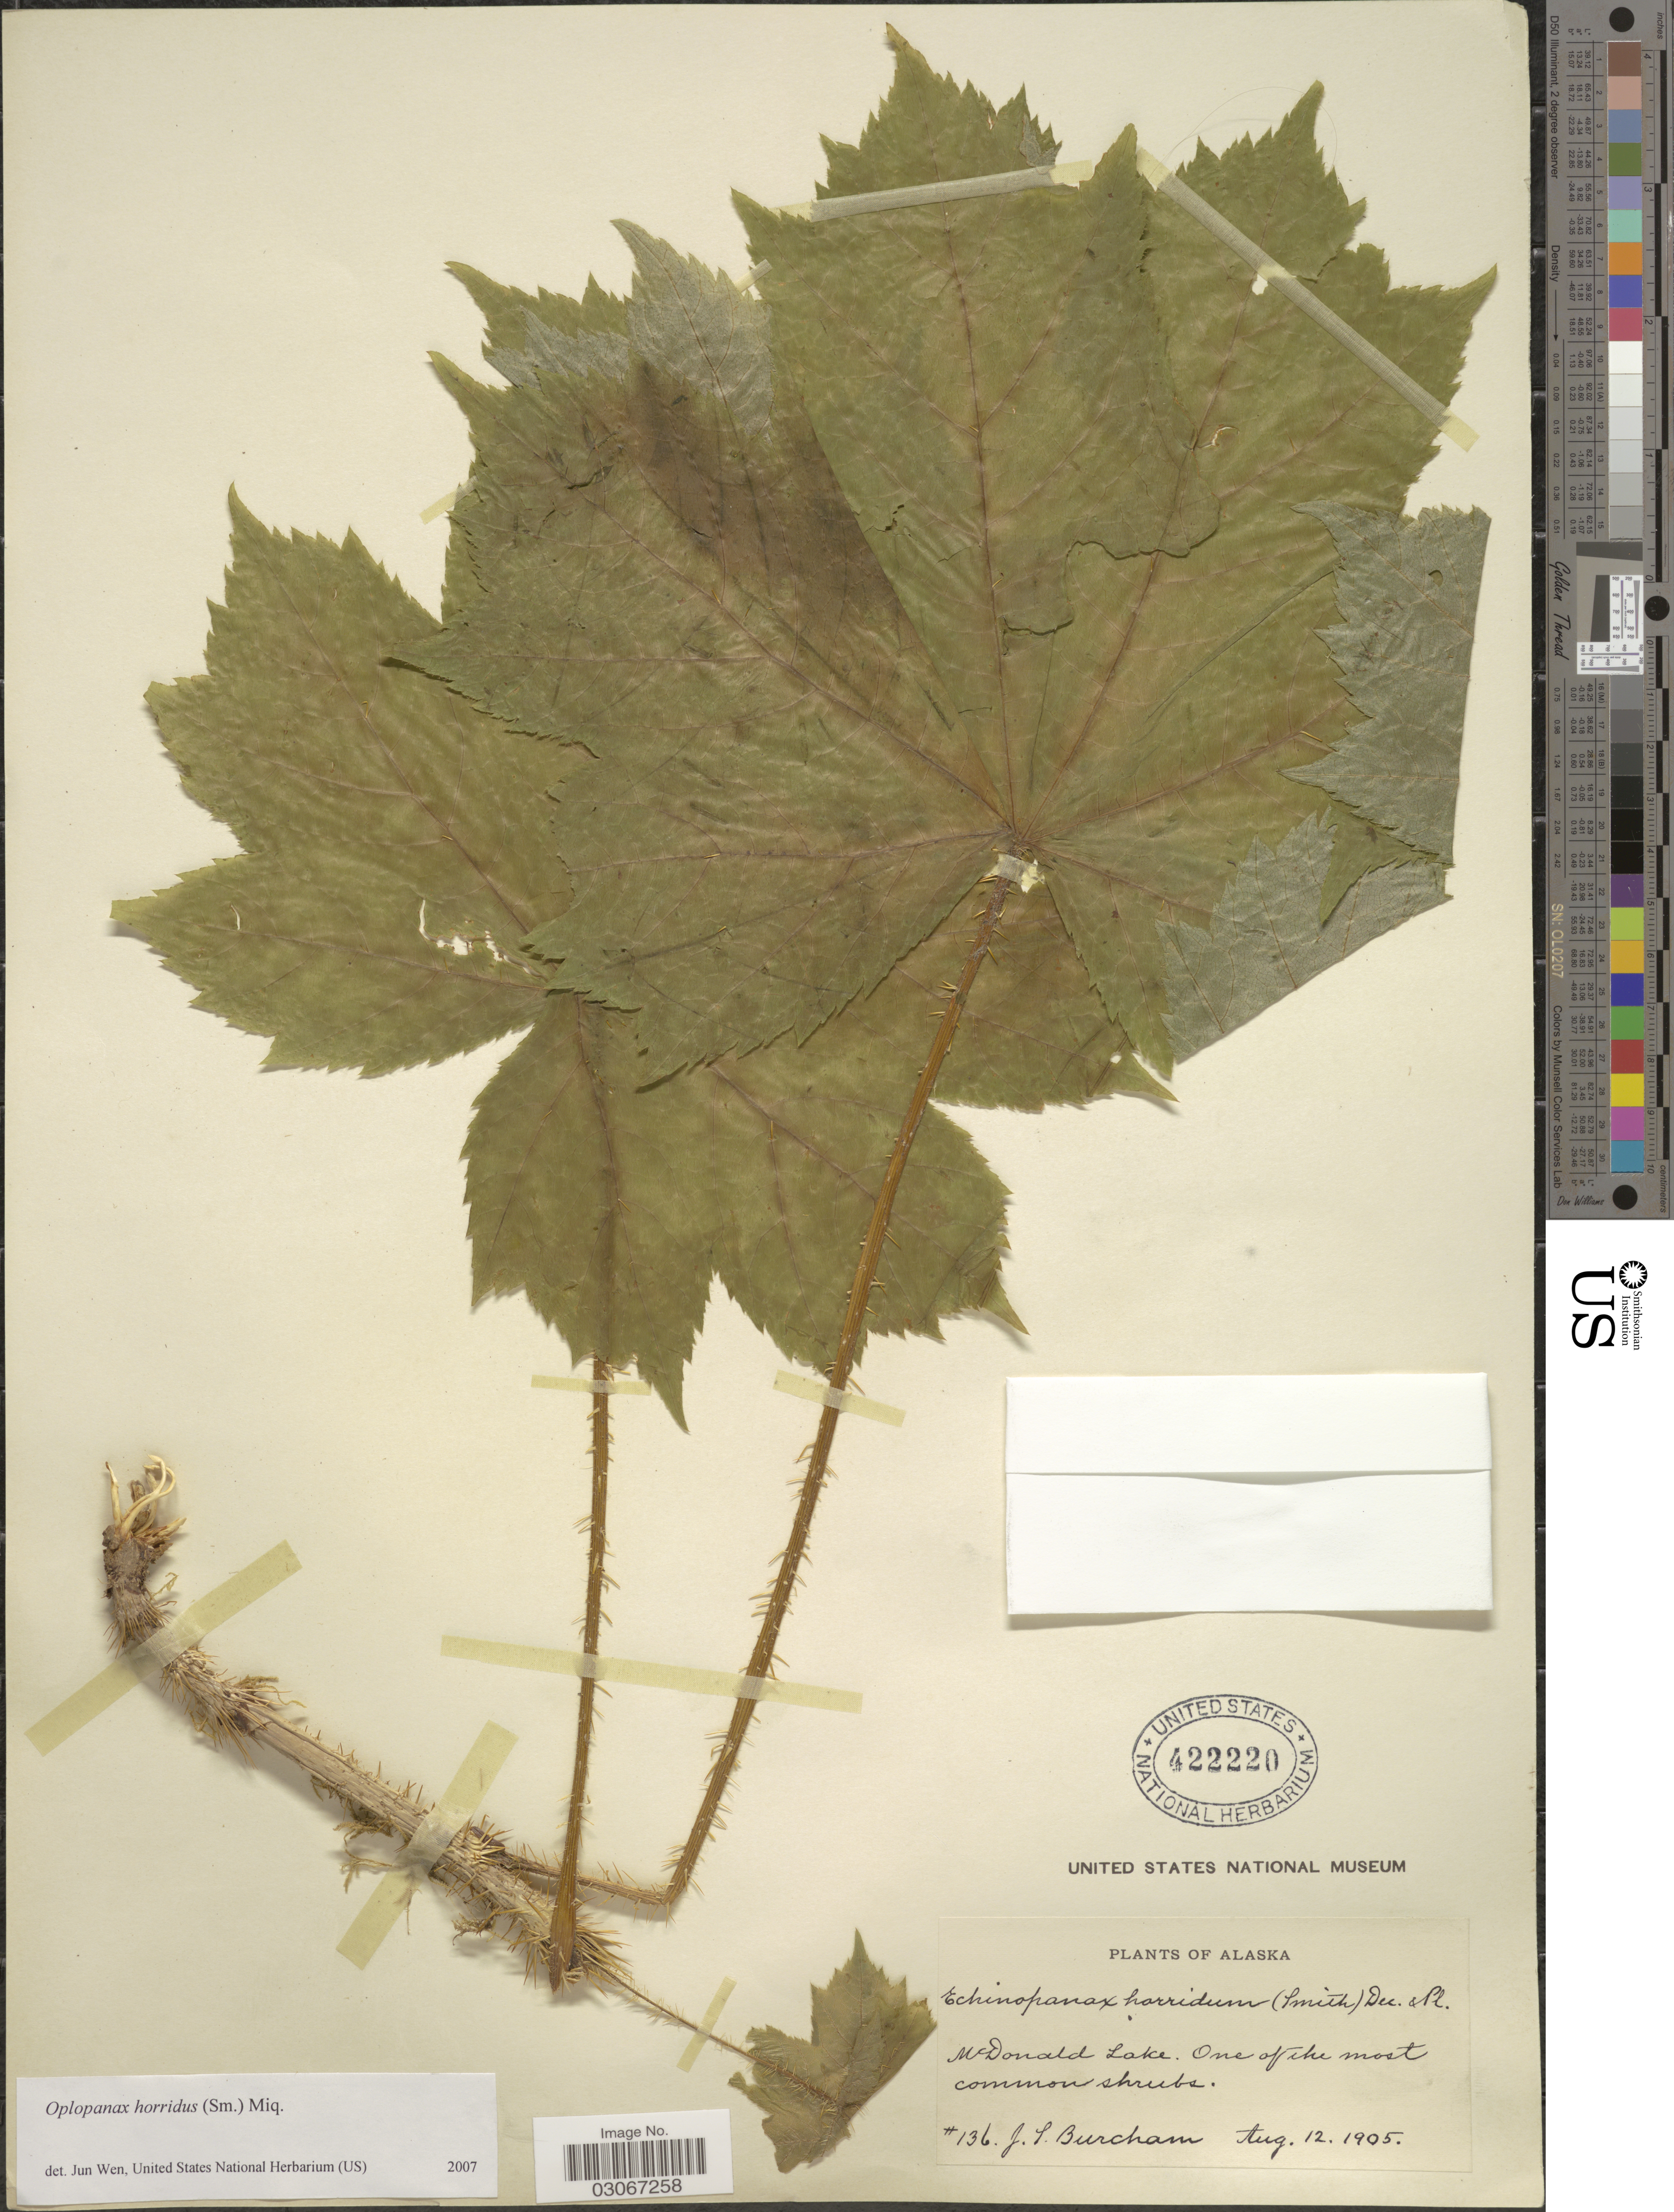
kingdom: Plantae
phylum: Tracheophyta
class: Magnoliopsida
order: Apiales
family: Apiaceae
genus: Opopanax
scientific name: Opopanax horridus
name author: Miq. ex Dippel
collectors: J. Burcham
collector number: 136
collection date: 1905-08-12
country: United States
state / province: Alaska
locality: McDonald Lake.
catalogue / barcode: US 422220